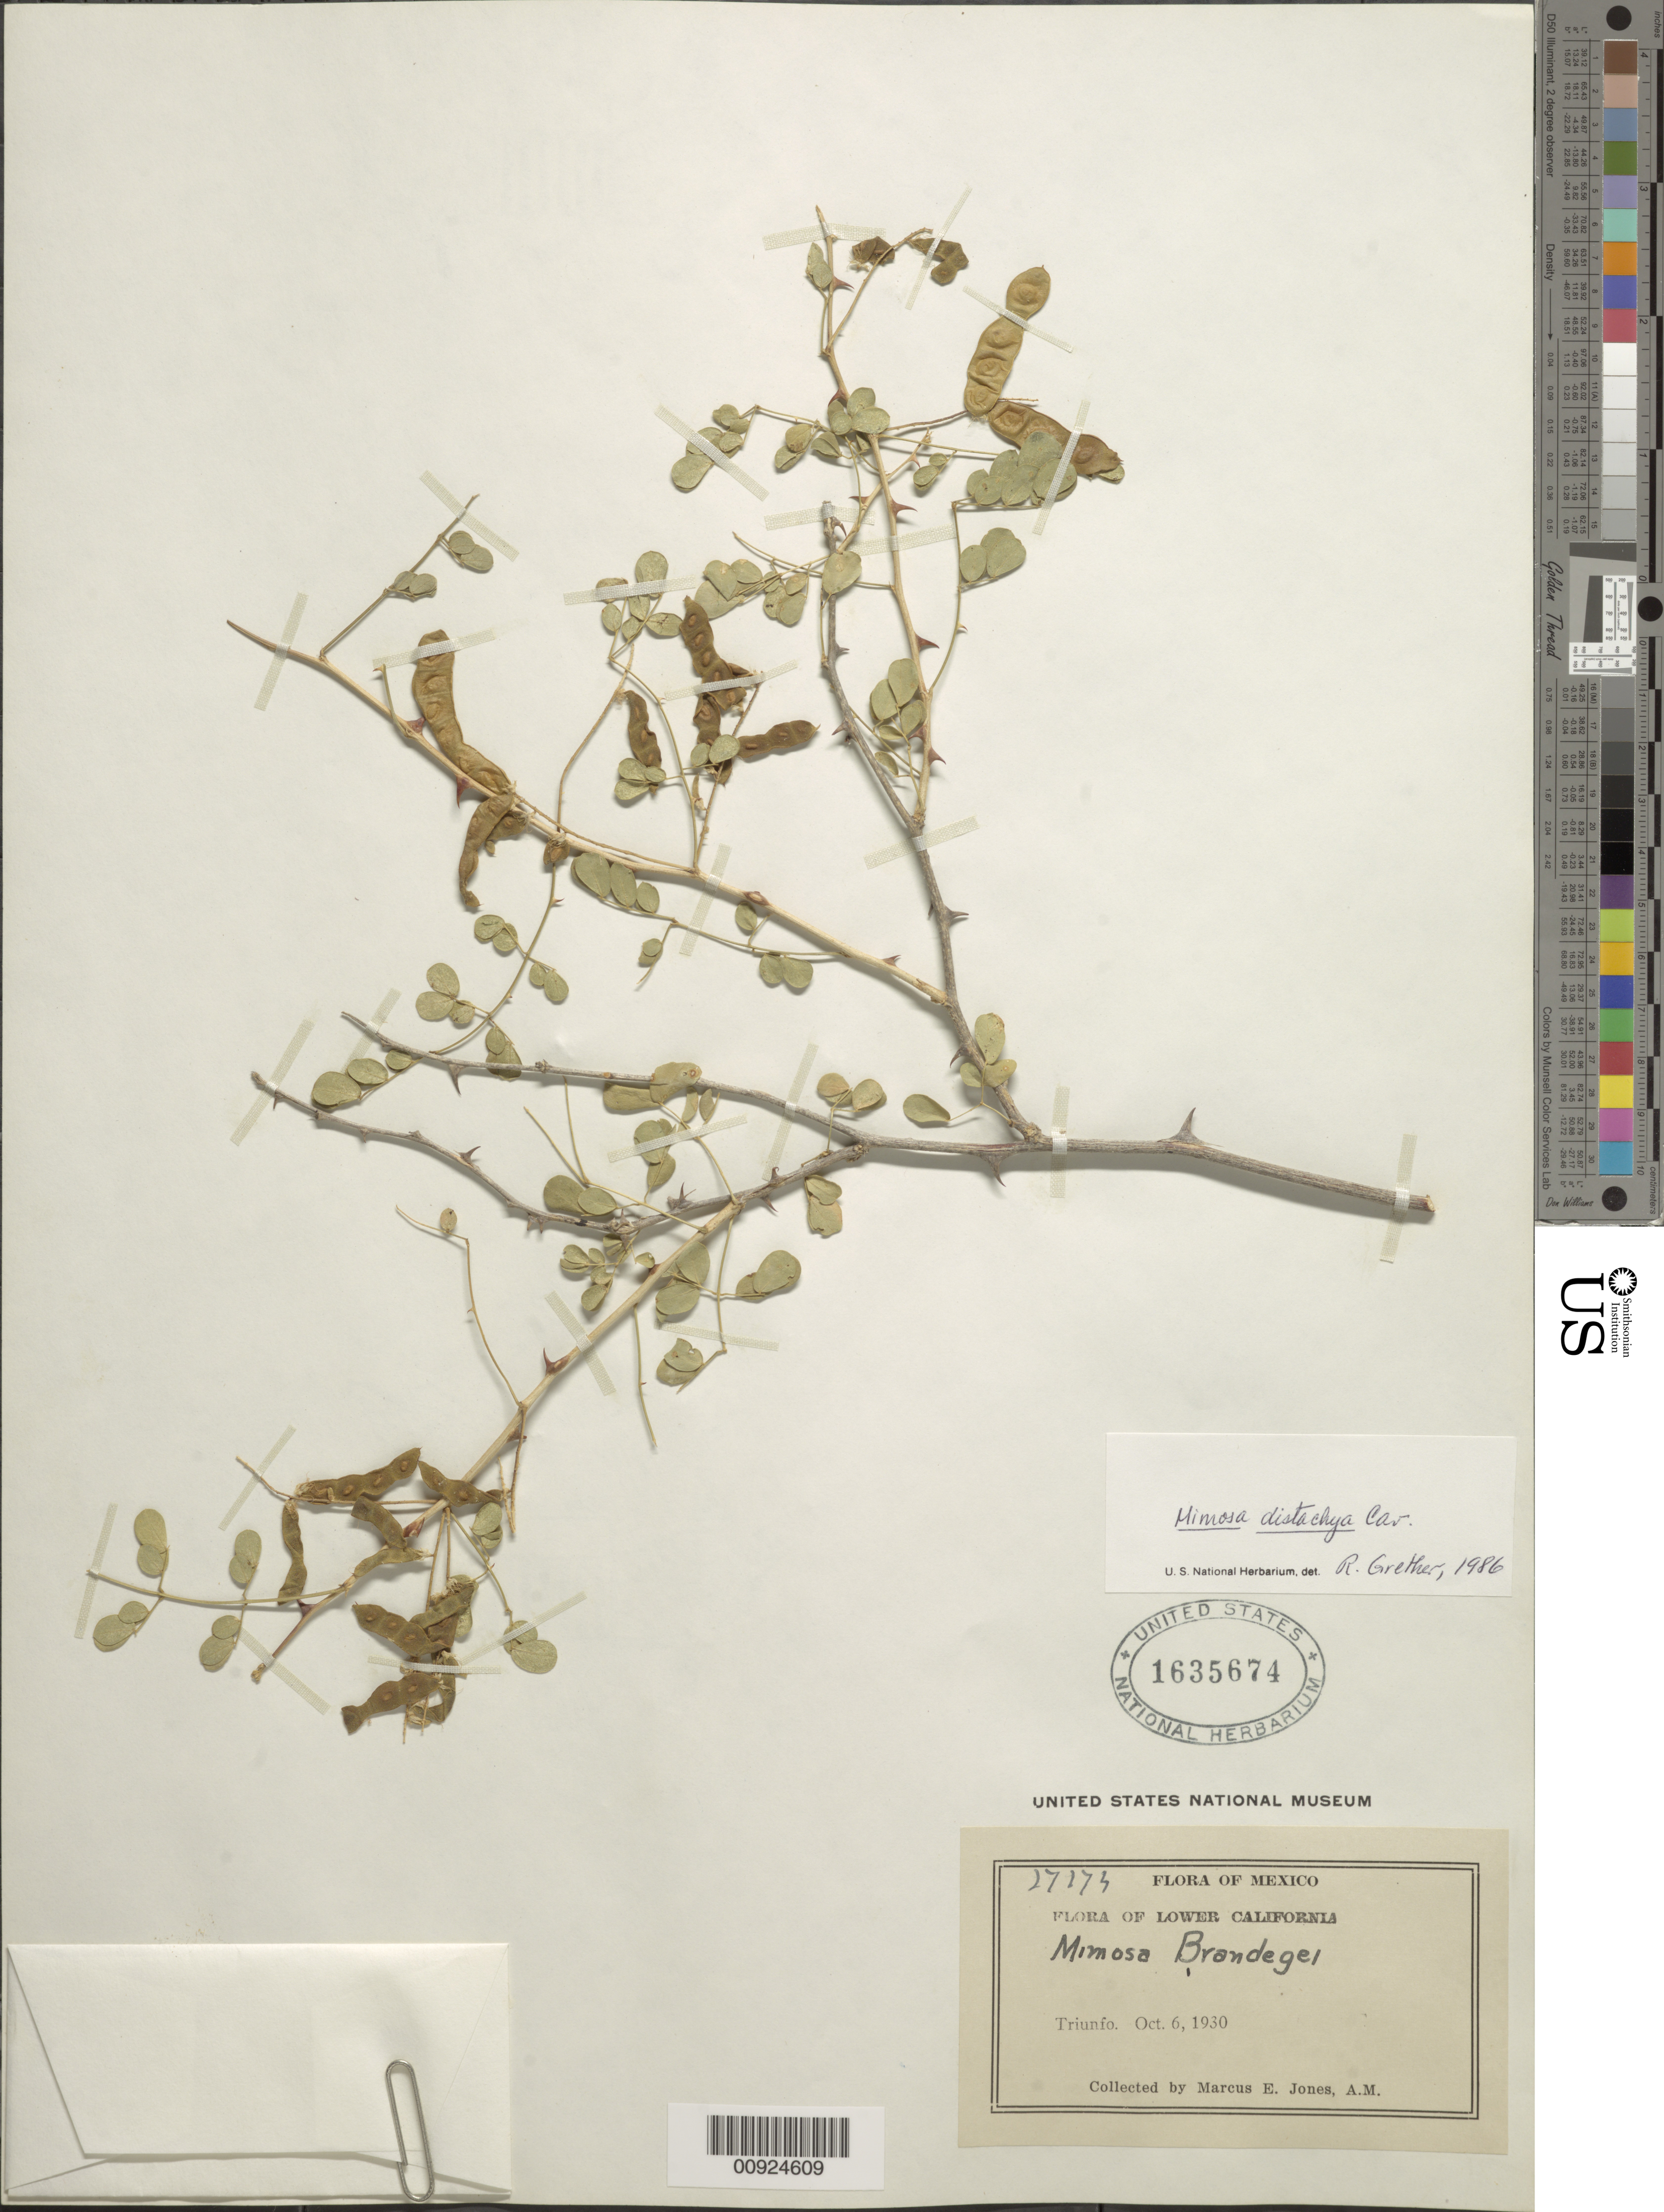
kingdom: Plantae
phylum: Tracheophyta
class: Magnoliopsida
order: Fabales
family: Fabaceae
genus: Mimosa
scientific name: Mimosa distachya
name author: Cav.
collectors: M. E. Jones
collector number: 27173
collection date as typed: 06 Oct 1930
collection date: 1930-10-06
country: Mexico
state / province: Baja California Sur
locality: Triunfo. Lower California.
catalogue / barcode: US 1635674